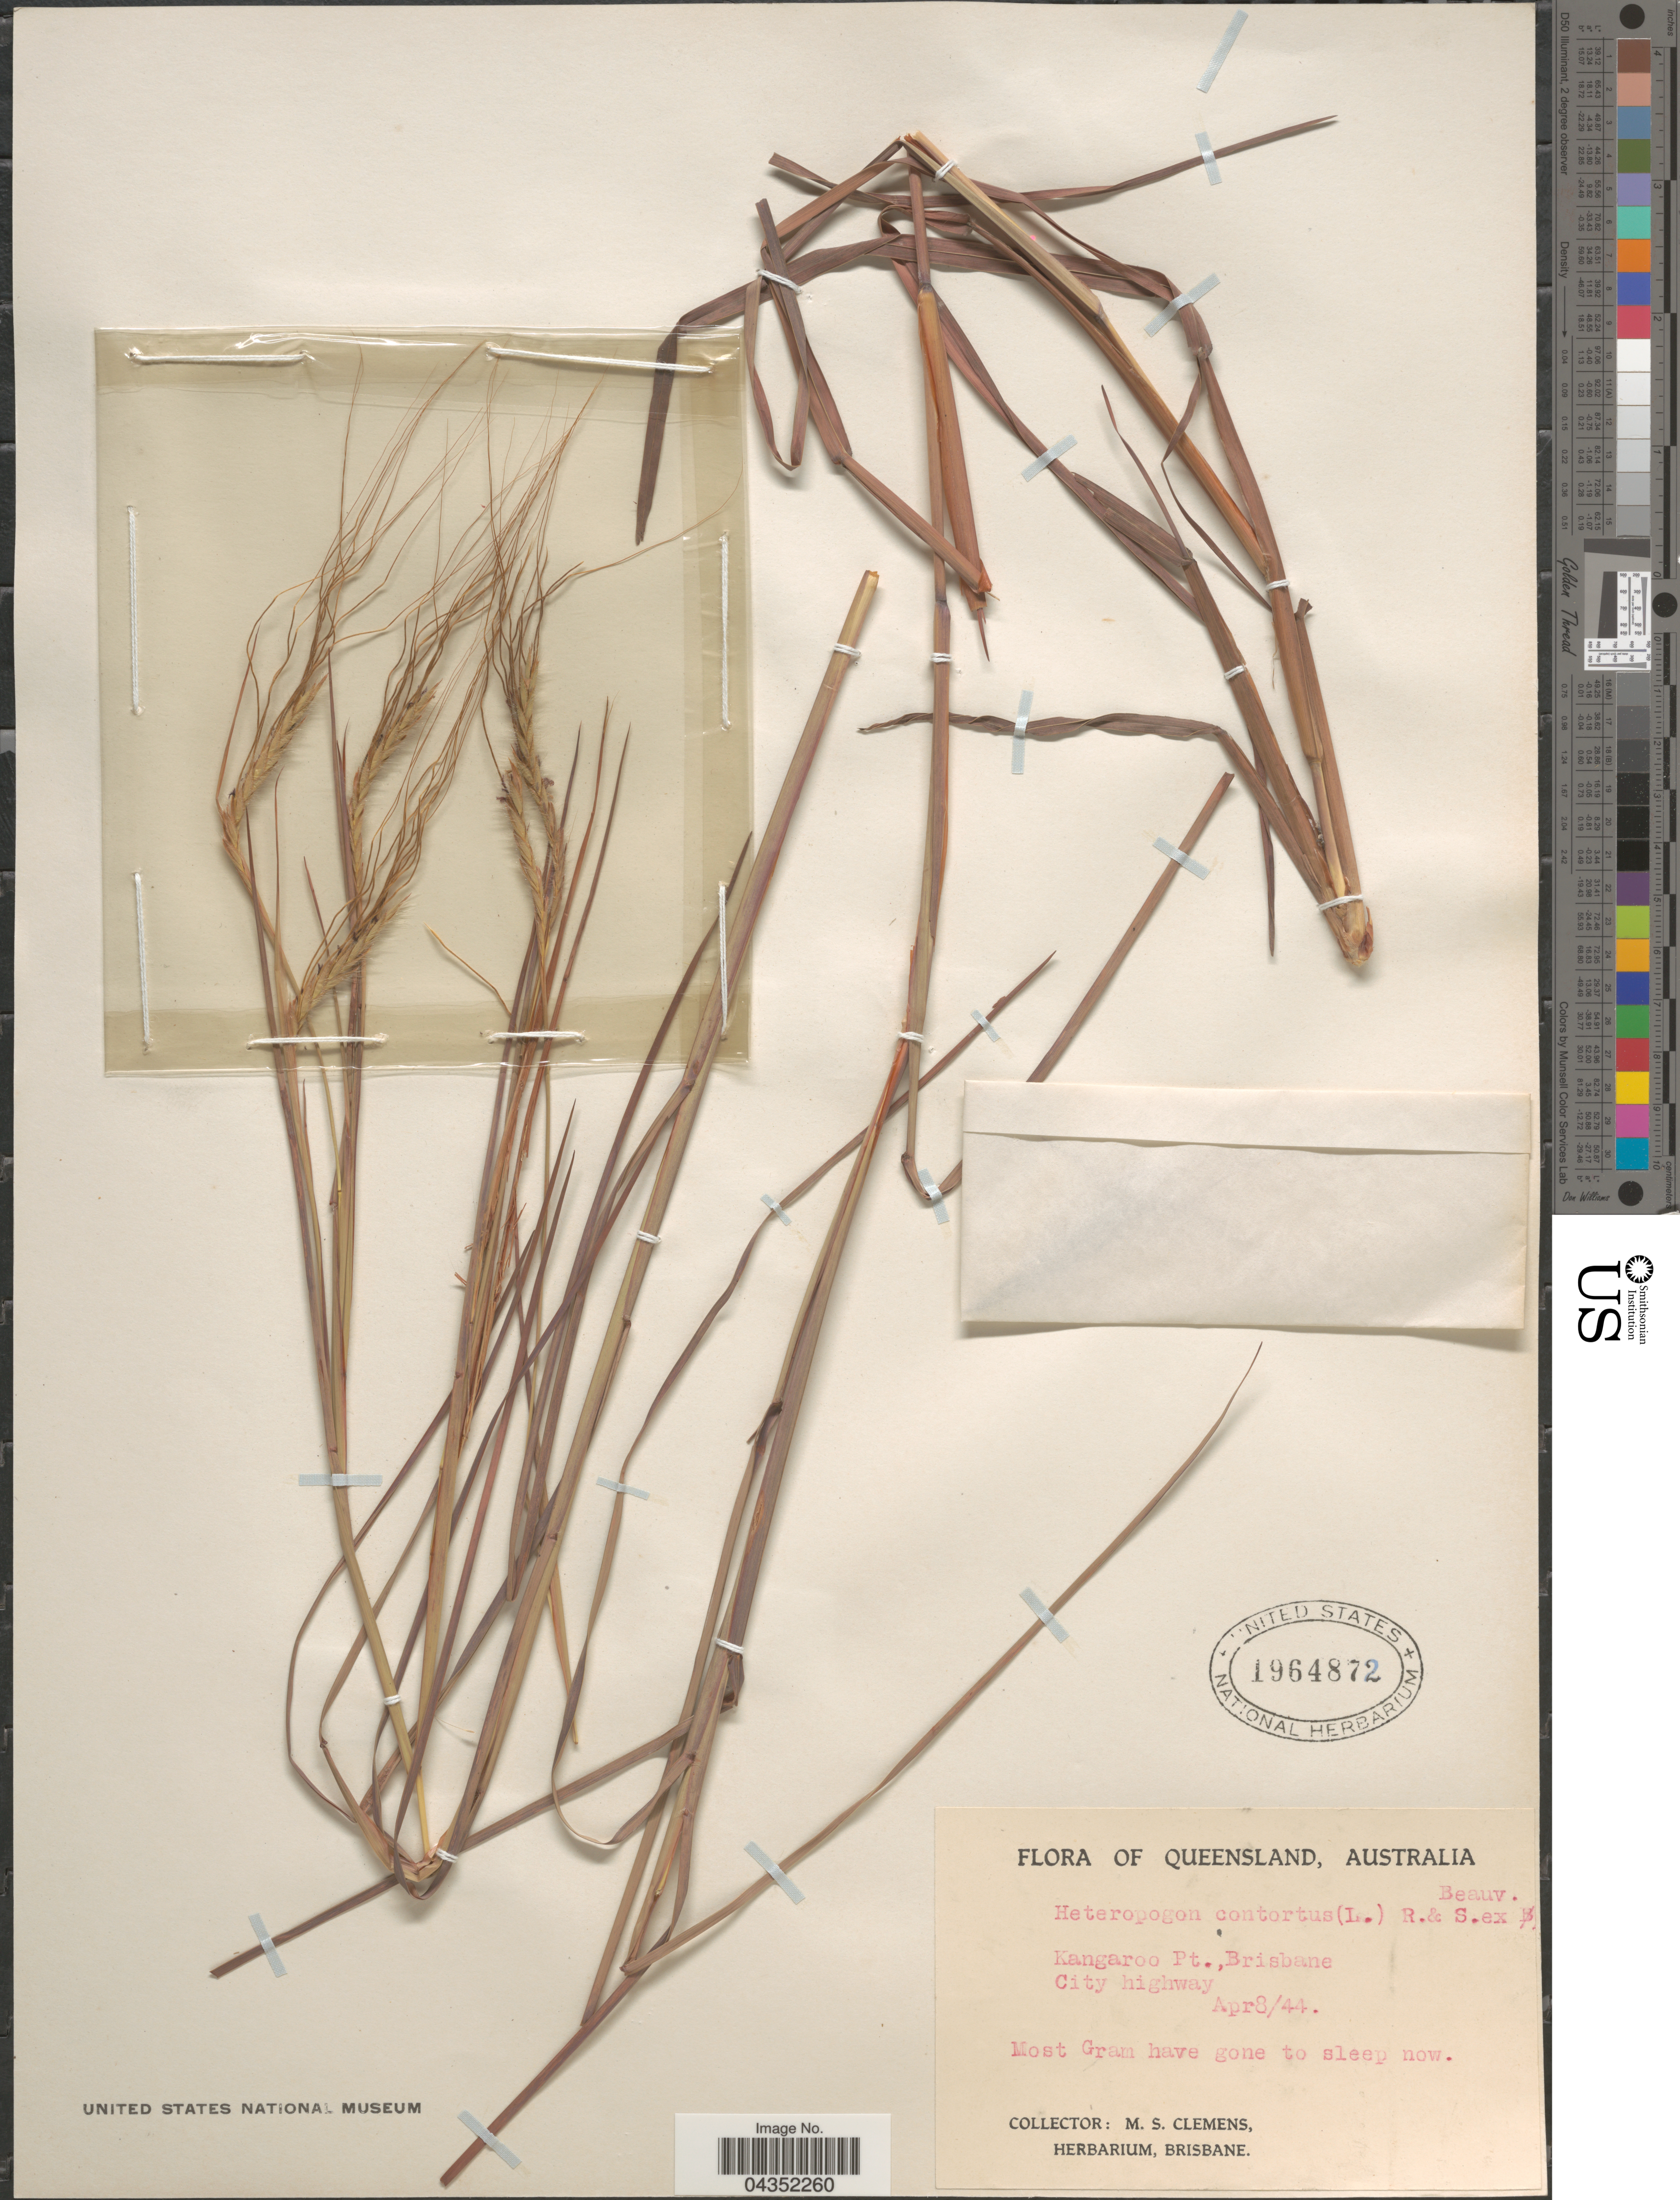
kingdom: Plantae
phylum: Tracheophyta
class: Liliopsida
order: Poales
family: Poaceae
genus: Heteropogon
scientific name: Heteropogon contortus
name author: (L.) P. Beauv. ex Roem. & Schult.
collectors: M. S. Clemens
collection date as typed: Transcribed d/m/y: 8/4/44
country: Australia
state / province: Queensland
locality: Kangaroo Pt., Brisbane. City highway.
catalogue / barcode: US 1964872